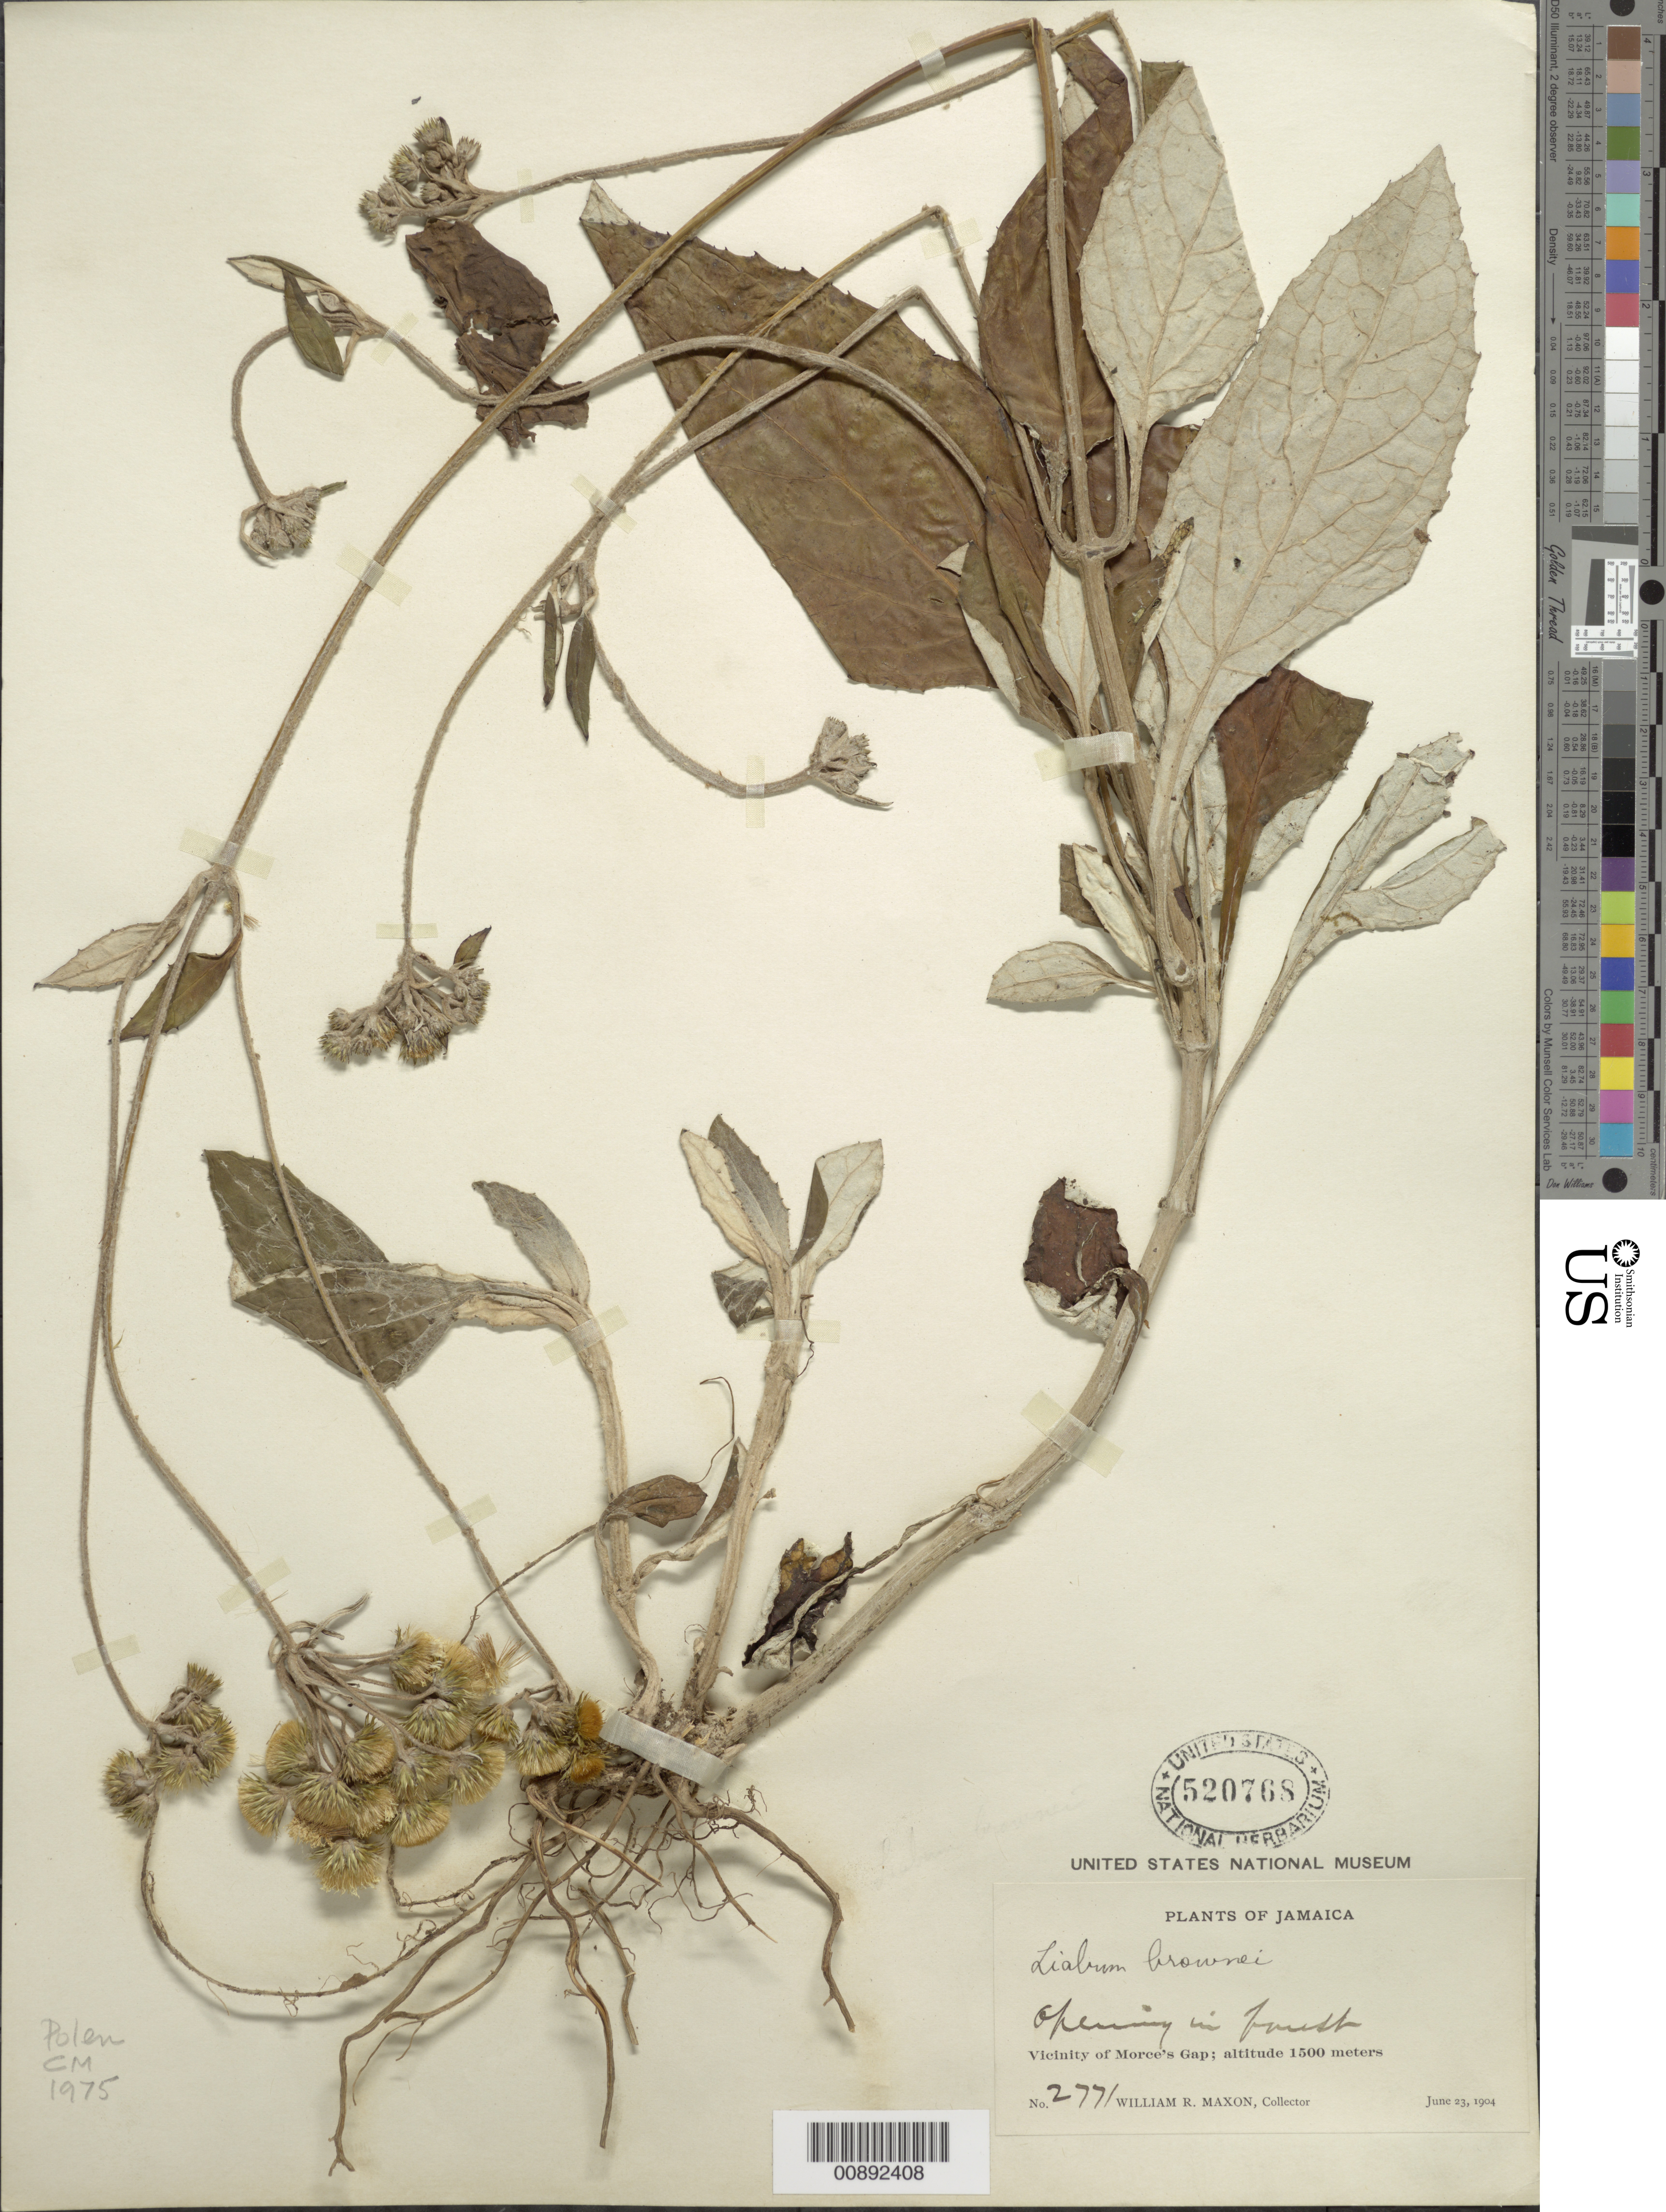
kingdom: Plantae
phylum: Tracheophyta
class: Magnoliopsida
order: Asterales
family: Asteraceae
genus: Liabum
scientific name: Liabum umbellatum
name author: (L.) Sch. Bip.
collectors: W. R. Maxon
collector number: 2771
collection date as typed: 23 June 1904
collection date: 1904-06-23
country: Jamaica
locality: Morce's Gap vic.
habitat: Opening in brush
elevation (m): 1500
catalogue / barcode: US 520768